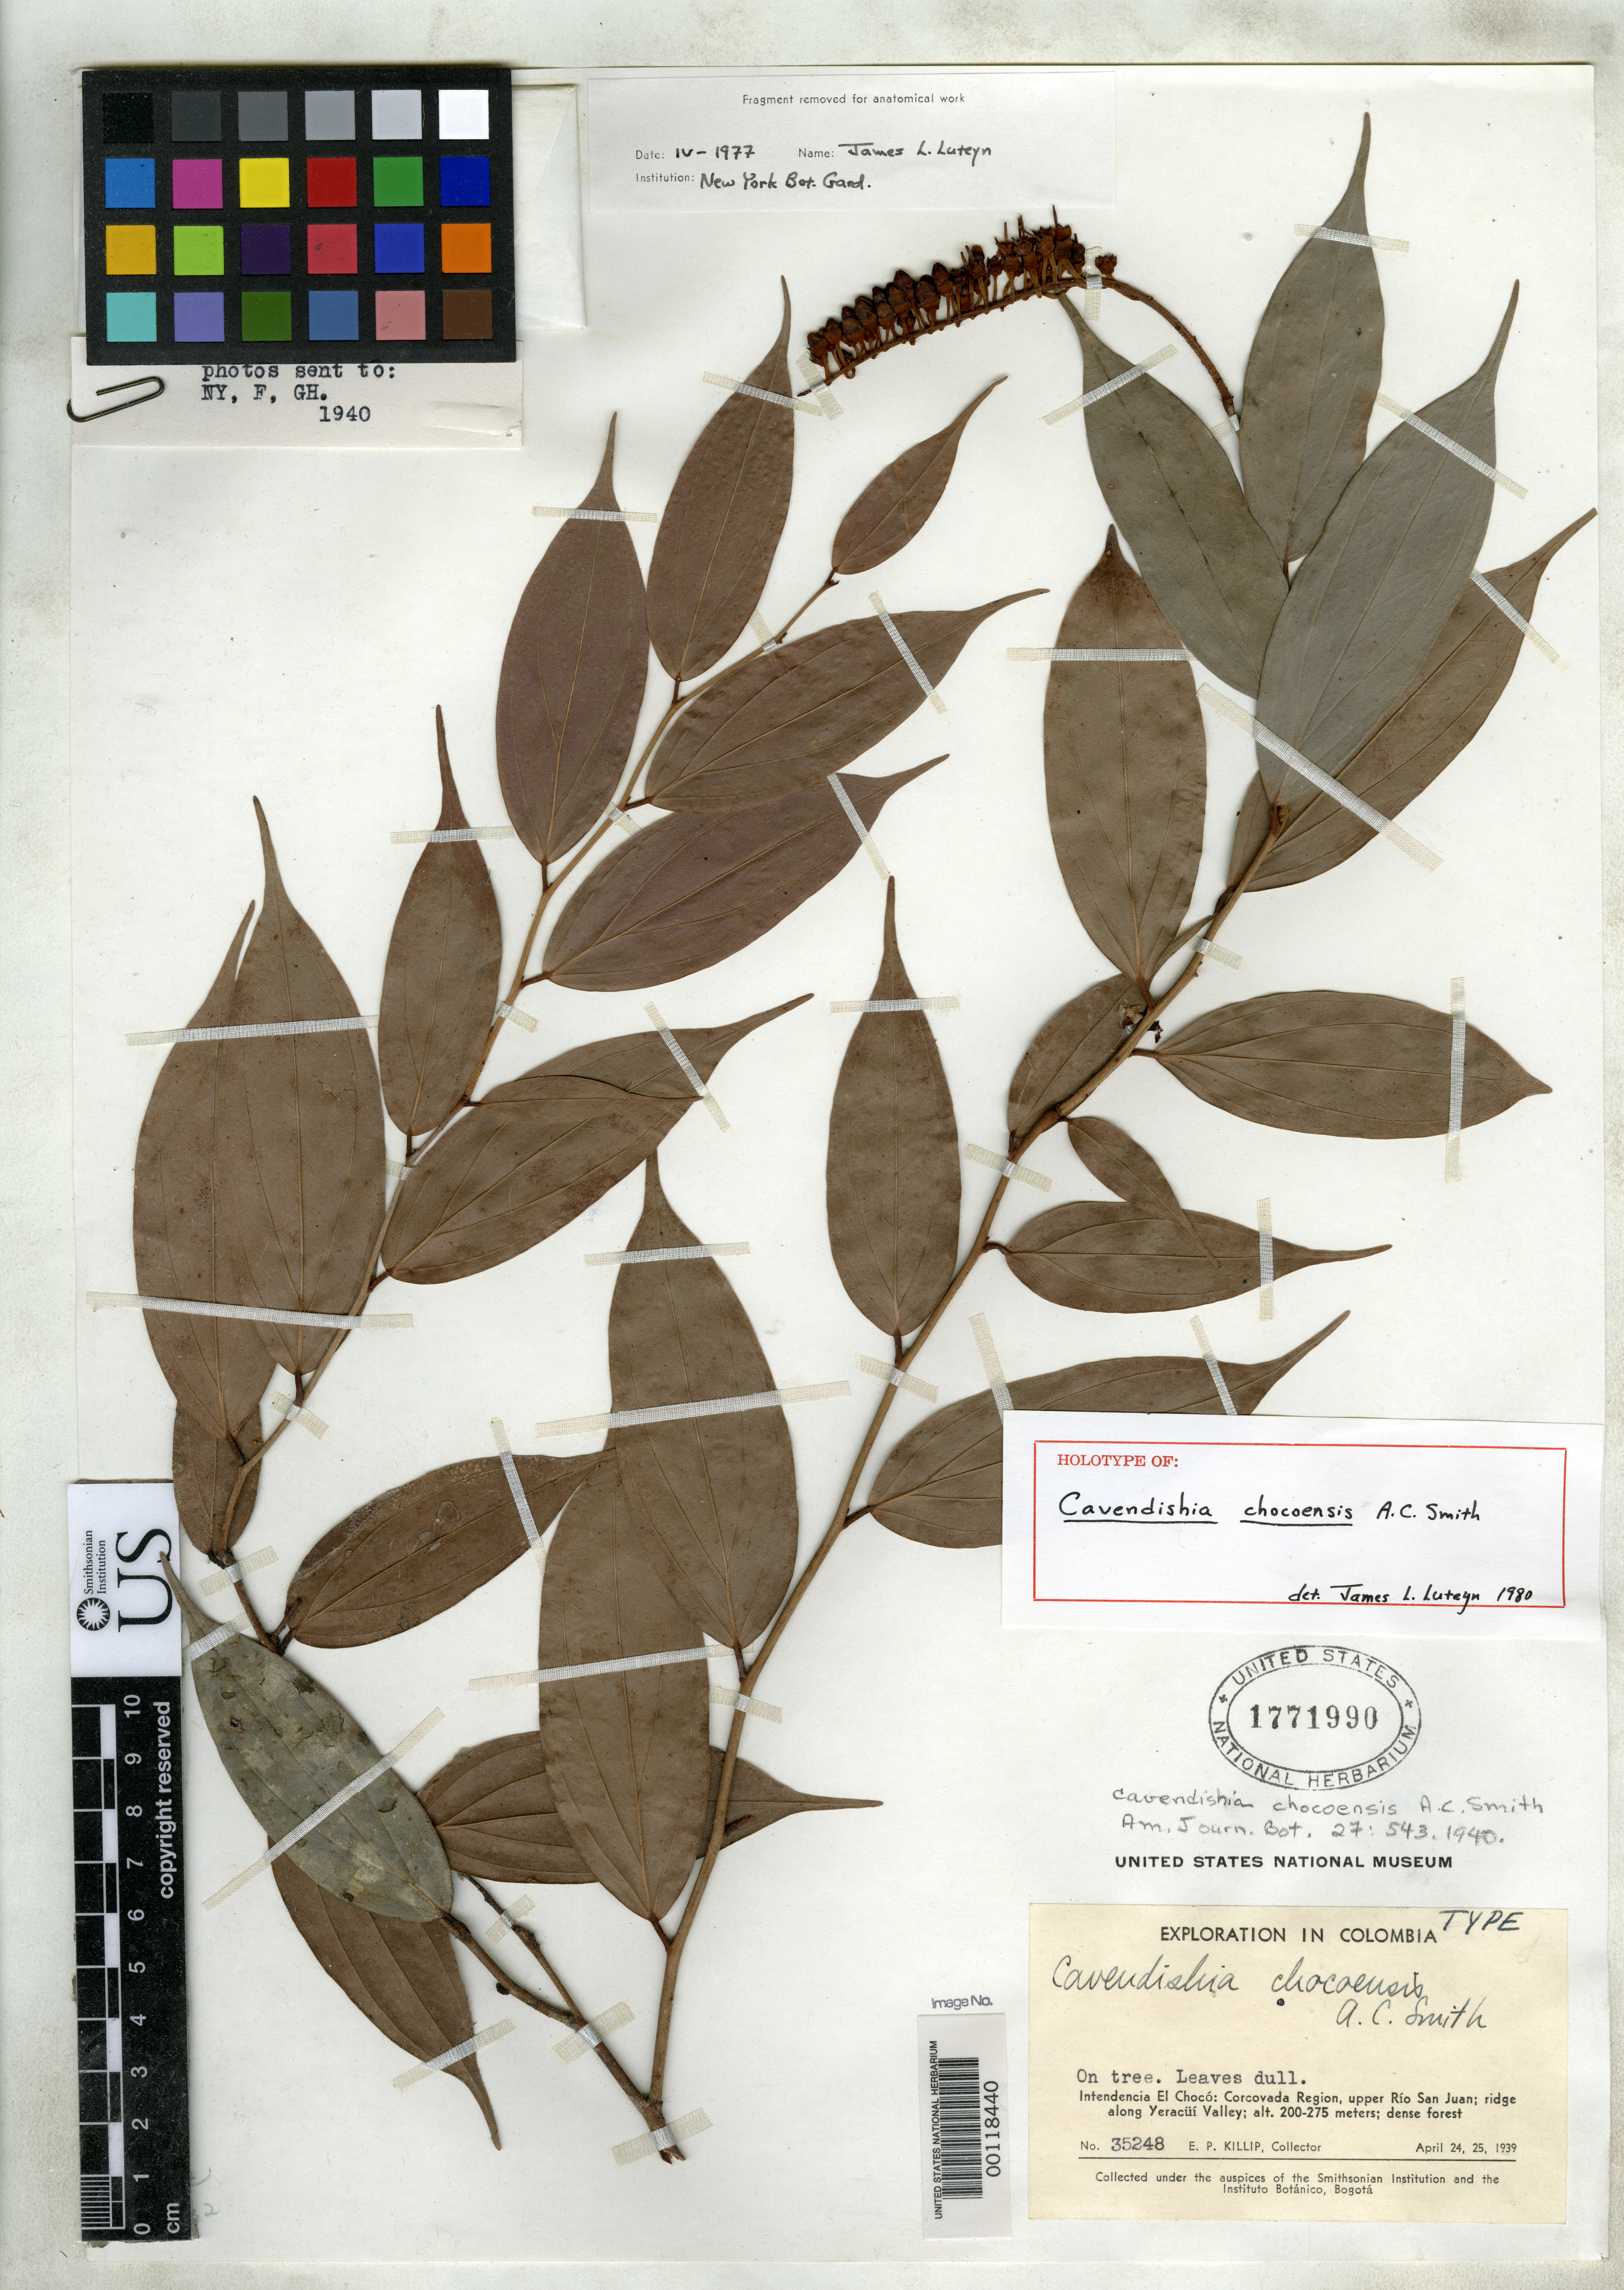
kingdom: Plantae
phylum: Tracheophyta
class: Magnoliopsida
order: Ericales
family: Ericaceae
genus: Cavendishia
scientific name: Cavendishia chocoensis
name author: A.C. Sm.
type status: Holotype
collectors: E. P. Killip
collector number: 35248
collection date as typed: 24 Apr 1939 to 15 Apr 1939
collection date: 1939-04-15/1939-04-24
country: Colombia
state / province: Chocó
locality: Corcovada region, upper Rio San Juan, Yeracui Valley Ridge.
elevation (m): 200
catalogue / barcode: US 1771990